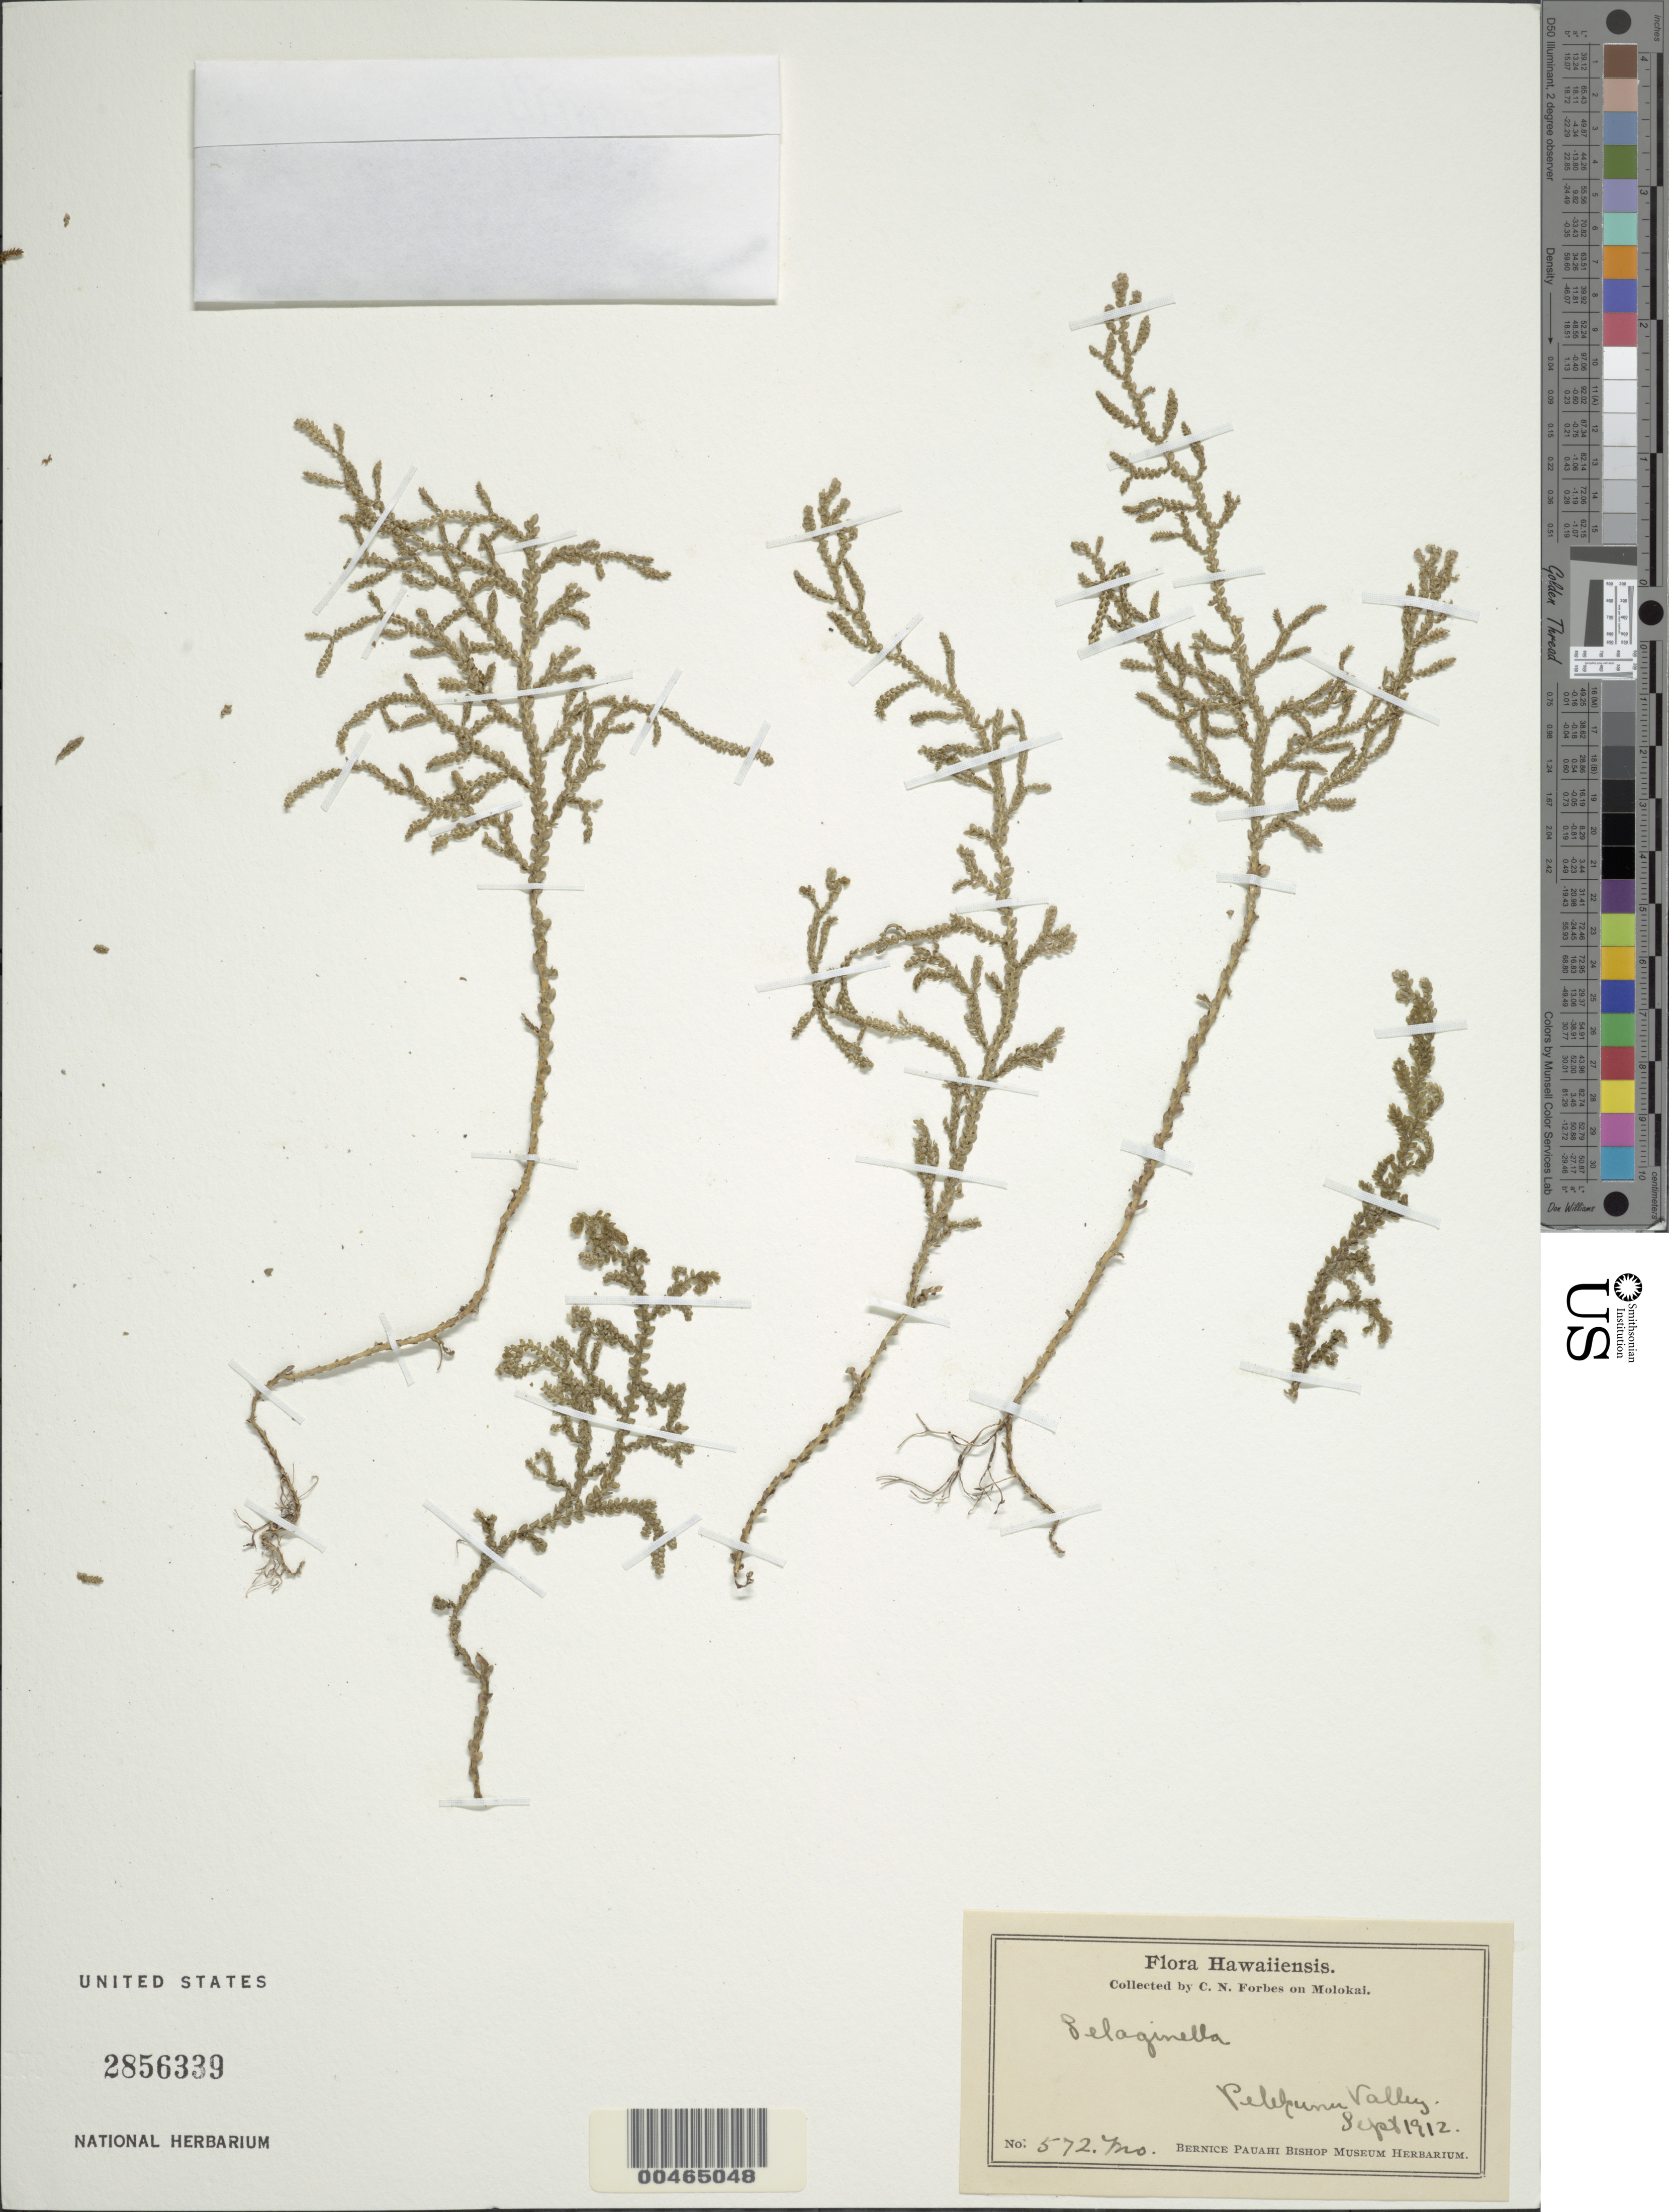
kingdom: Plantae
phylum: Tracheophyta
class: Lycopodiopsida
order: Selaginellales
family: Selaginellaceae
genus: Selaginella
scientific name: Selaginella arbuscula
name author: (Kualf.) Spring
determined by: Wilson, K. A.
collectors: C. N. Forbes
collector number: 572.Mo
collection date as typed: Sep 1912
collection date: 1912-09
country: United States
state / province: Hawaii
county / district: Maui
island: Moloka'i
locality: Pelekunu Valley, Molokai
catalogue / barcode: US 2856339